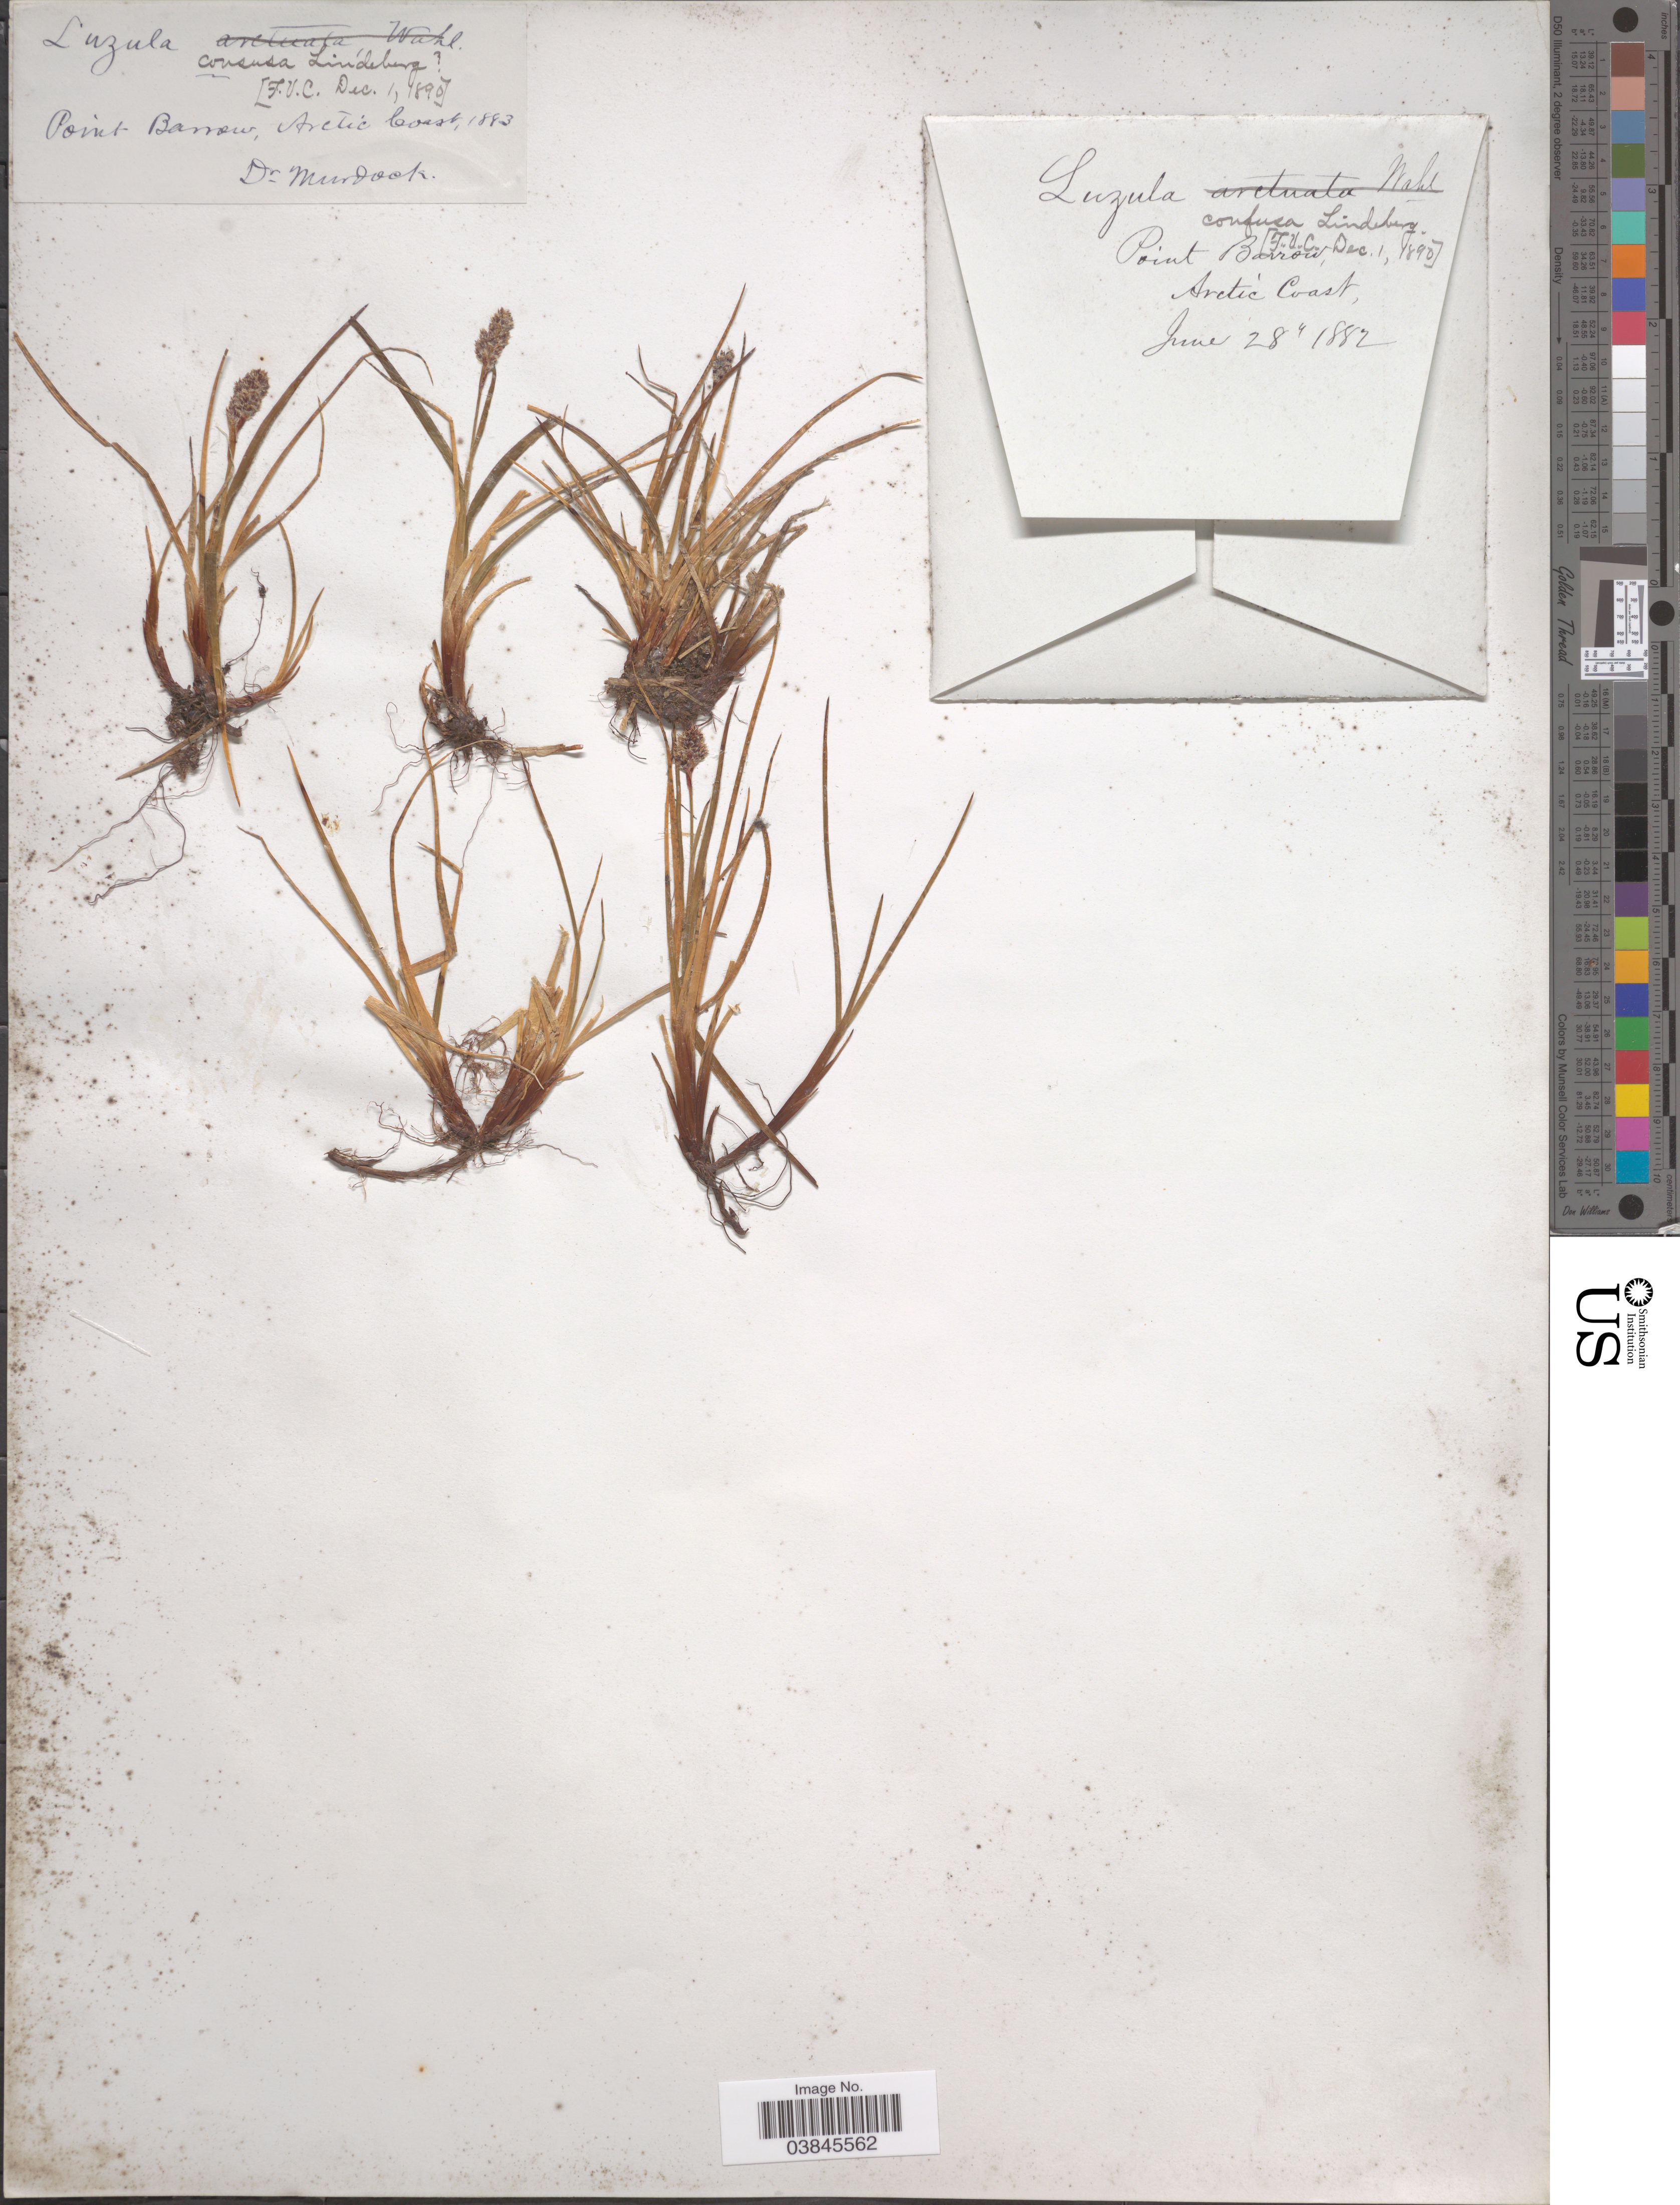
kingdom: Plantae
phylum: Tracheophyta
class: Liliopsida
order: Poales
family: Juncaceae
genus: Luzula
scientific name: Luzula confusa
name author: Lindeb.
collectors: -. Murdock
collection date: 1882-06-28/1893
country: United States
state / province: Alaska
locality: Point Barrow, Arctic Coast.